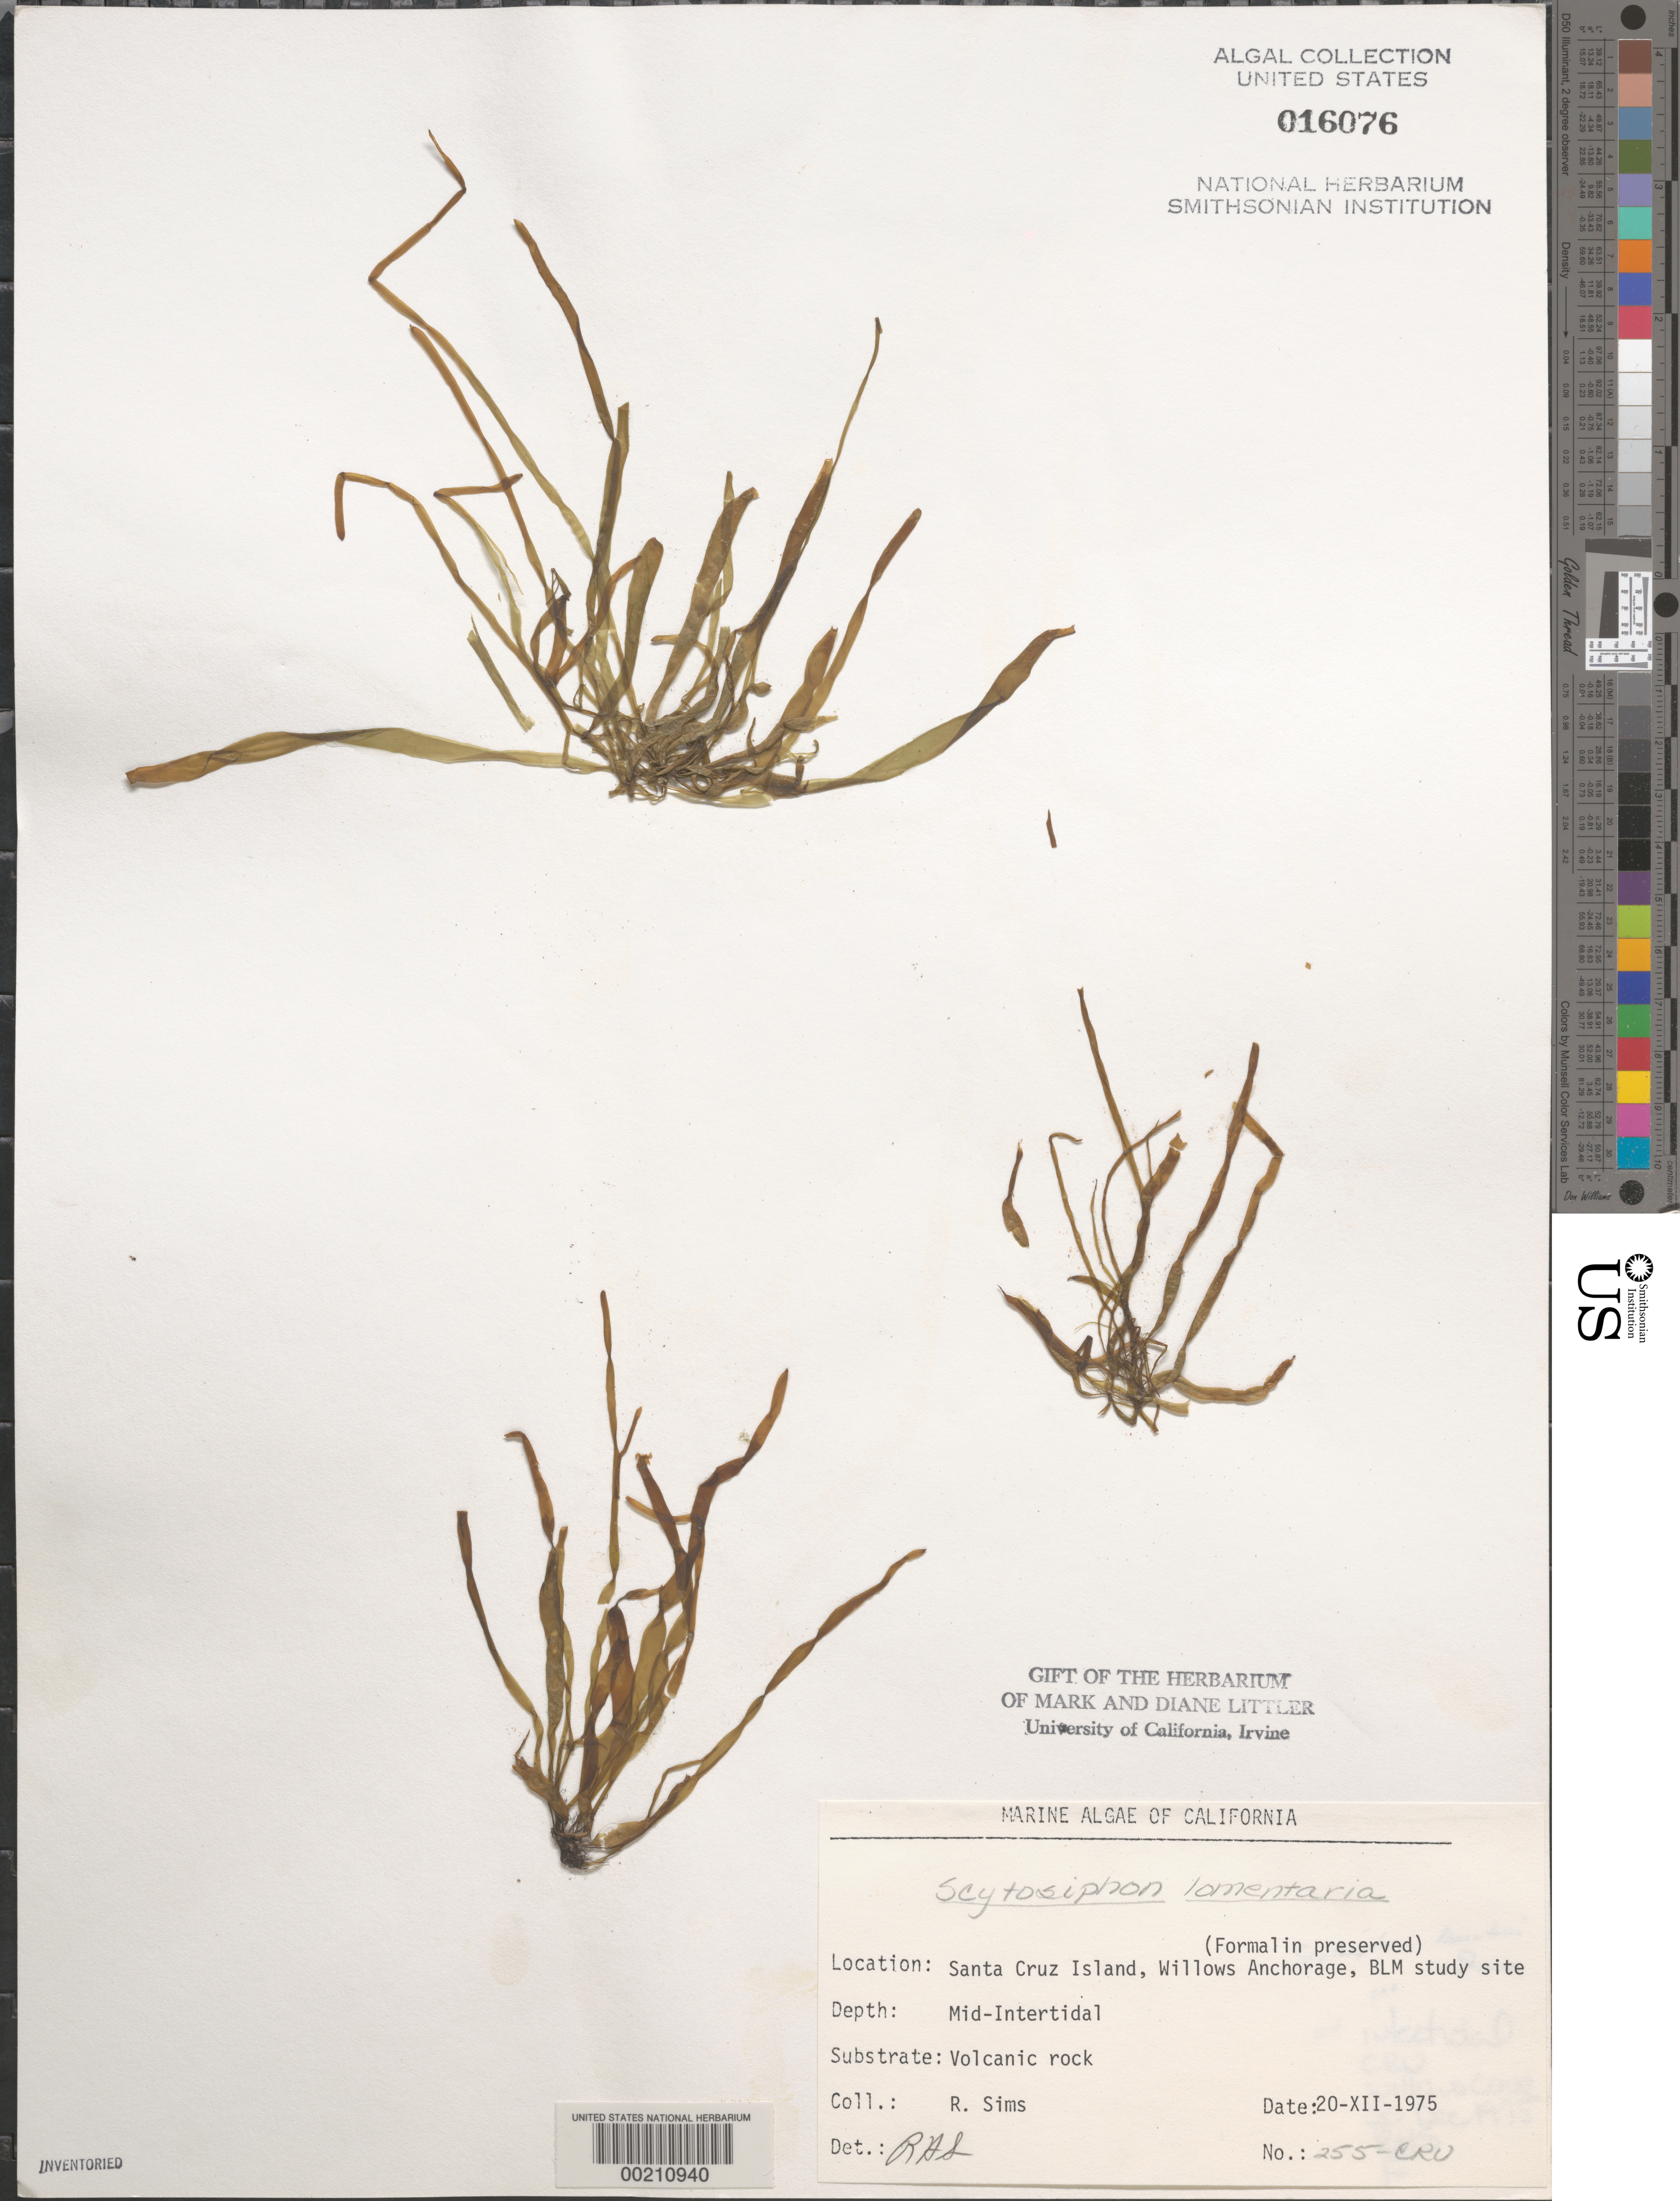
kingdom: Chromista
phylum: Ochrophyta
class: Phaeophyceae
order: Scytosiphonales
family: Scytosiphonaceae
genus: Scytosiphon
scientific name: Scytosiphon lomentaria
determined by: Sims, Robert H.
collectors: R. H. Sims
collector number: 255-cru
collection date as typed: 20 Dec 1975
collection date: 1975-12-20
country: United States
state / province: California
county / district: Santa Barbara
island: Santa Cruz Island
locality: Willows Anchorage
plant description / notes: BLM-SOCALBIGHT Rocky Intertidal Survey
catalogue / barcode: US 16076